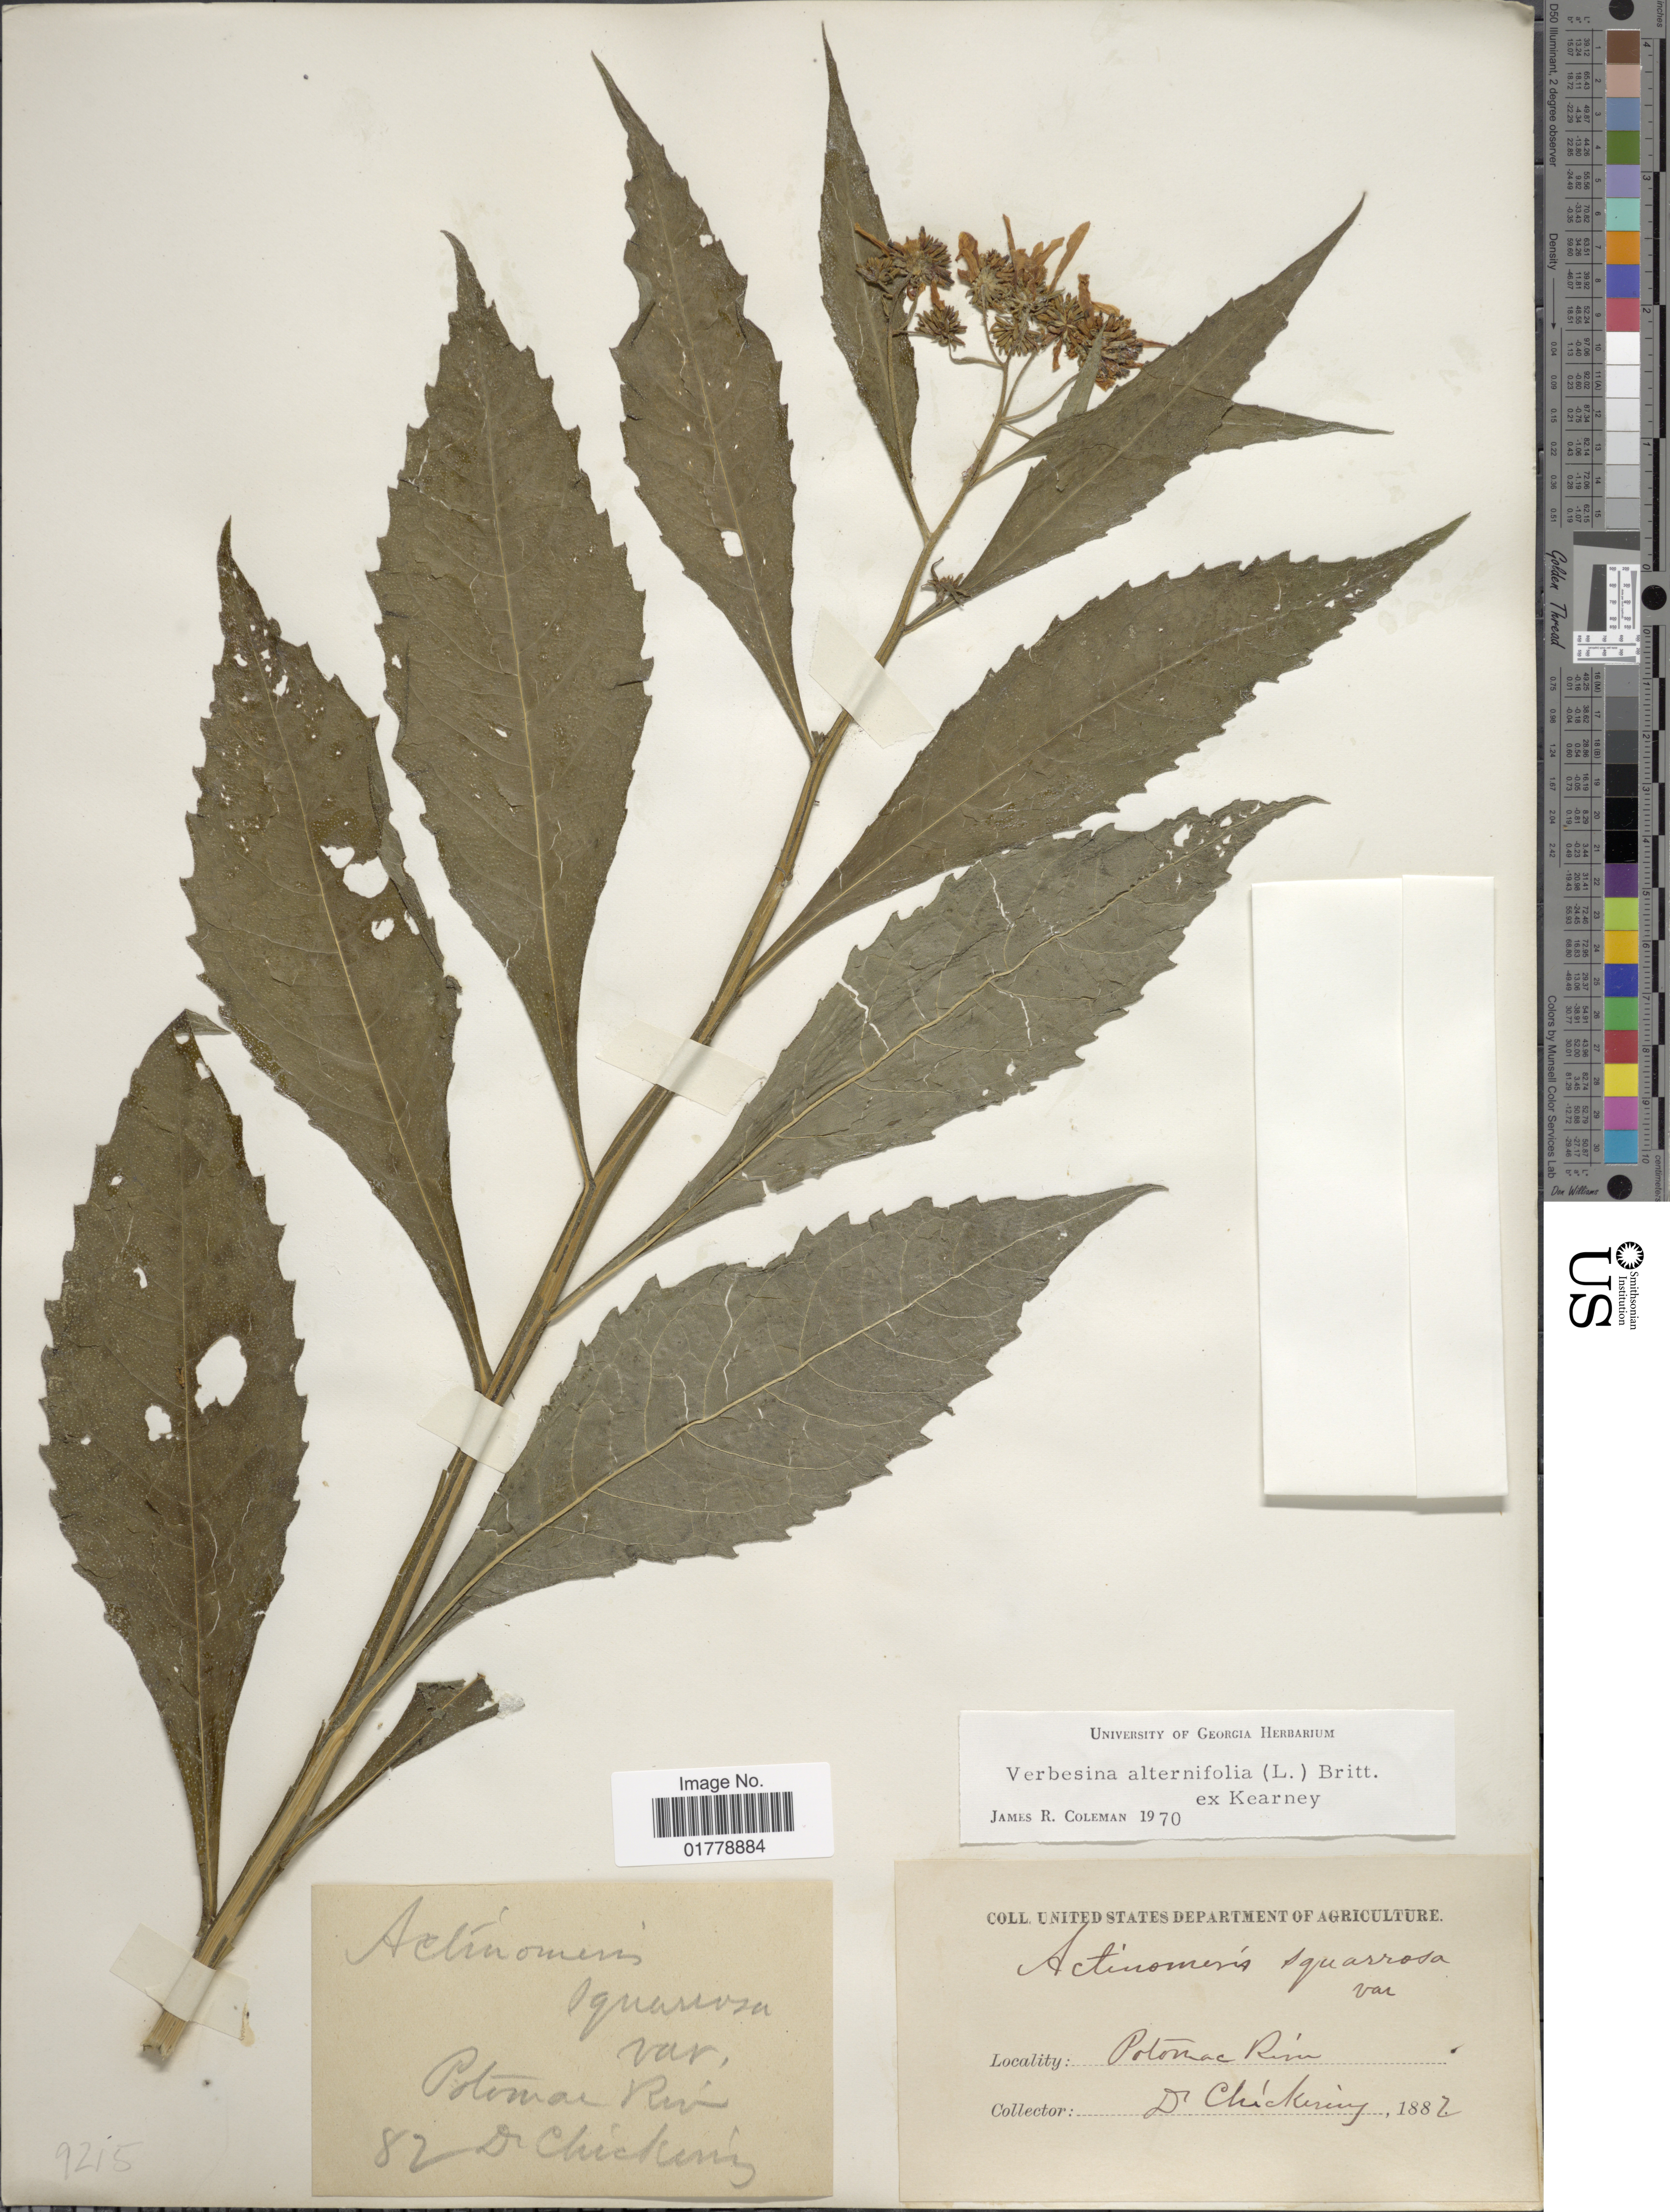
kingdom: Plantae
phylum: Tracheophyta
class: Magnoliopsida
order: Asterales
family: Asteraceae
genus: Verbesina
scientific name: Verbesina alternifolia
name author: (L.) Britton ex Kearney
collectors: -. Chickering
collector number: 82?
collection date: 1882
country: United States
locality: Potomac River